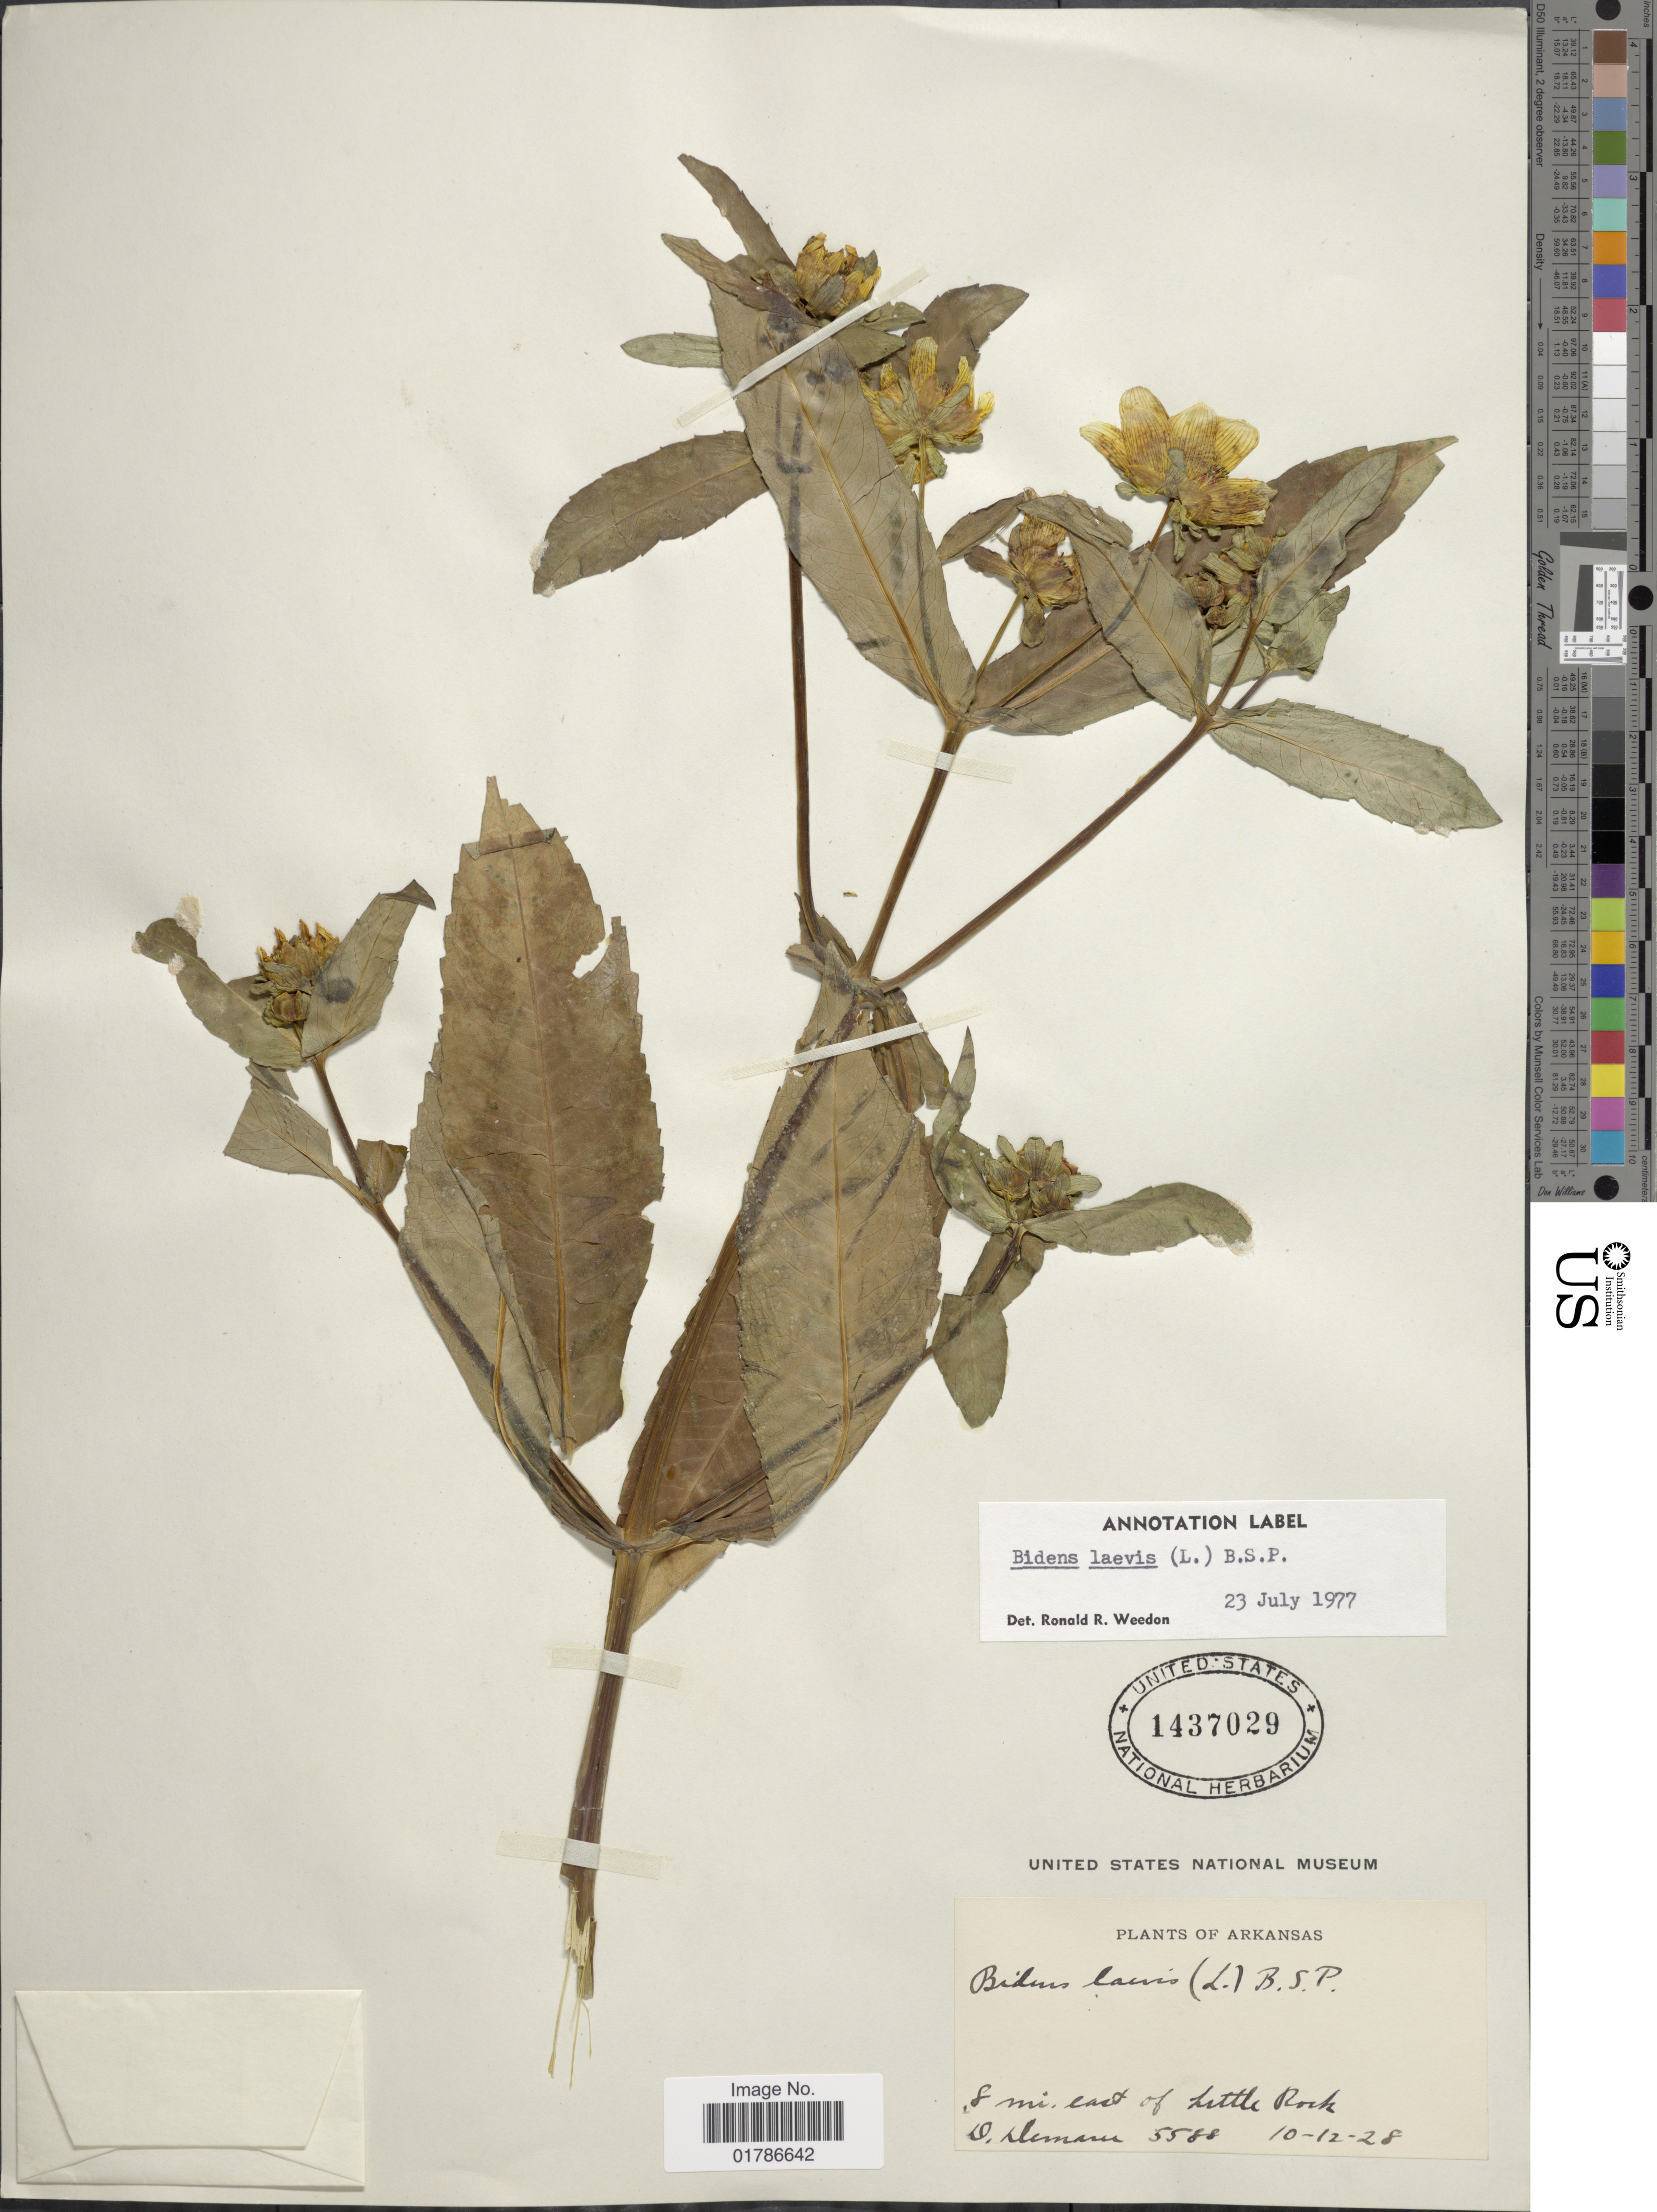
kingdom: Plantae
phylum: Tracheophyta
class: Magnoliopsida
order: Asterales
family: Asteraceae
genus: Bidens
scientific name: Bidens laevis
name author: (L.) Britton, Stearns & Poggenb.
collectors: D. Demaree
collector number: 5588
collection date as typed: Transcribed d/m/y: 12/10/28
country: United States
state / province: Arkansas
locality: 8 mi. east of Little Rock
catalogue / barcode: US 1437029